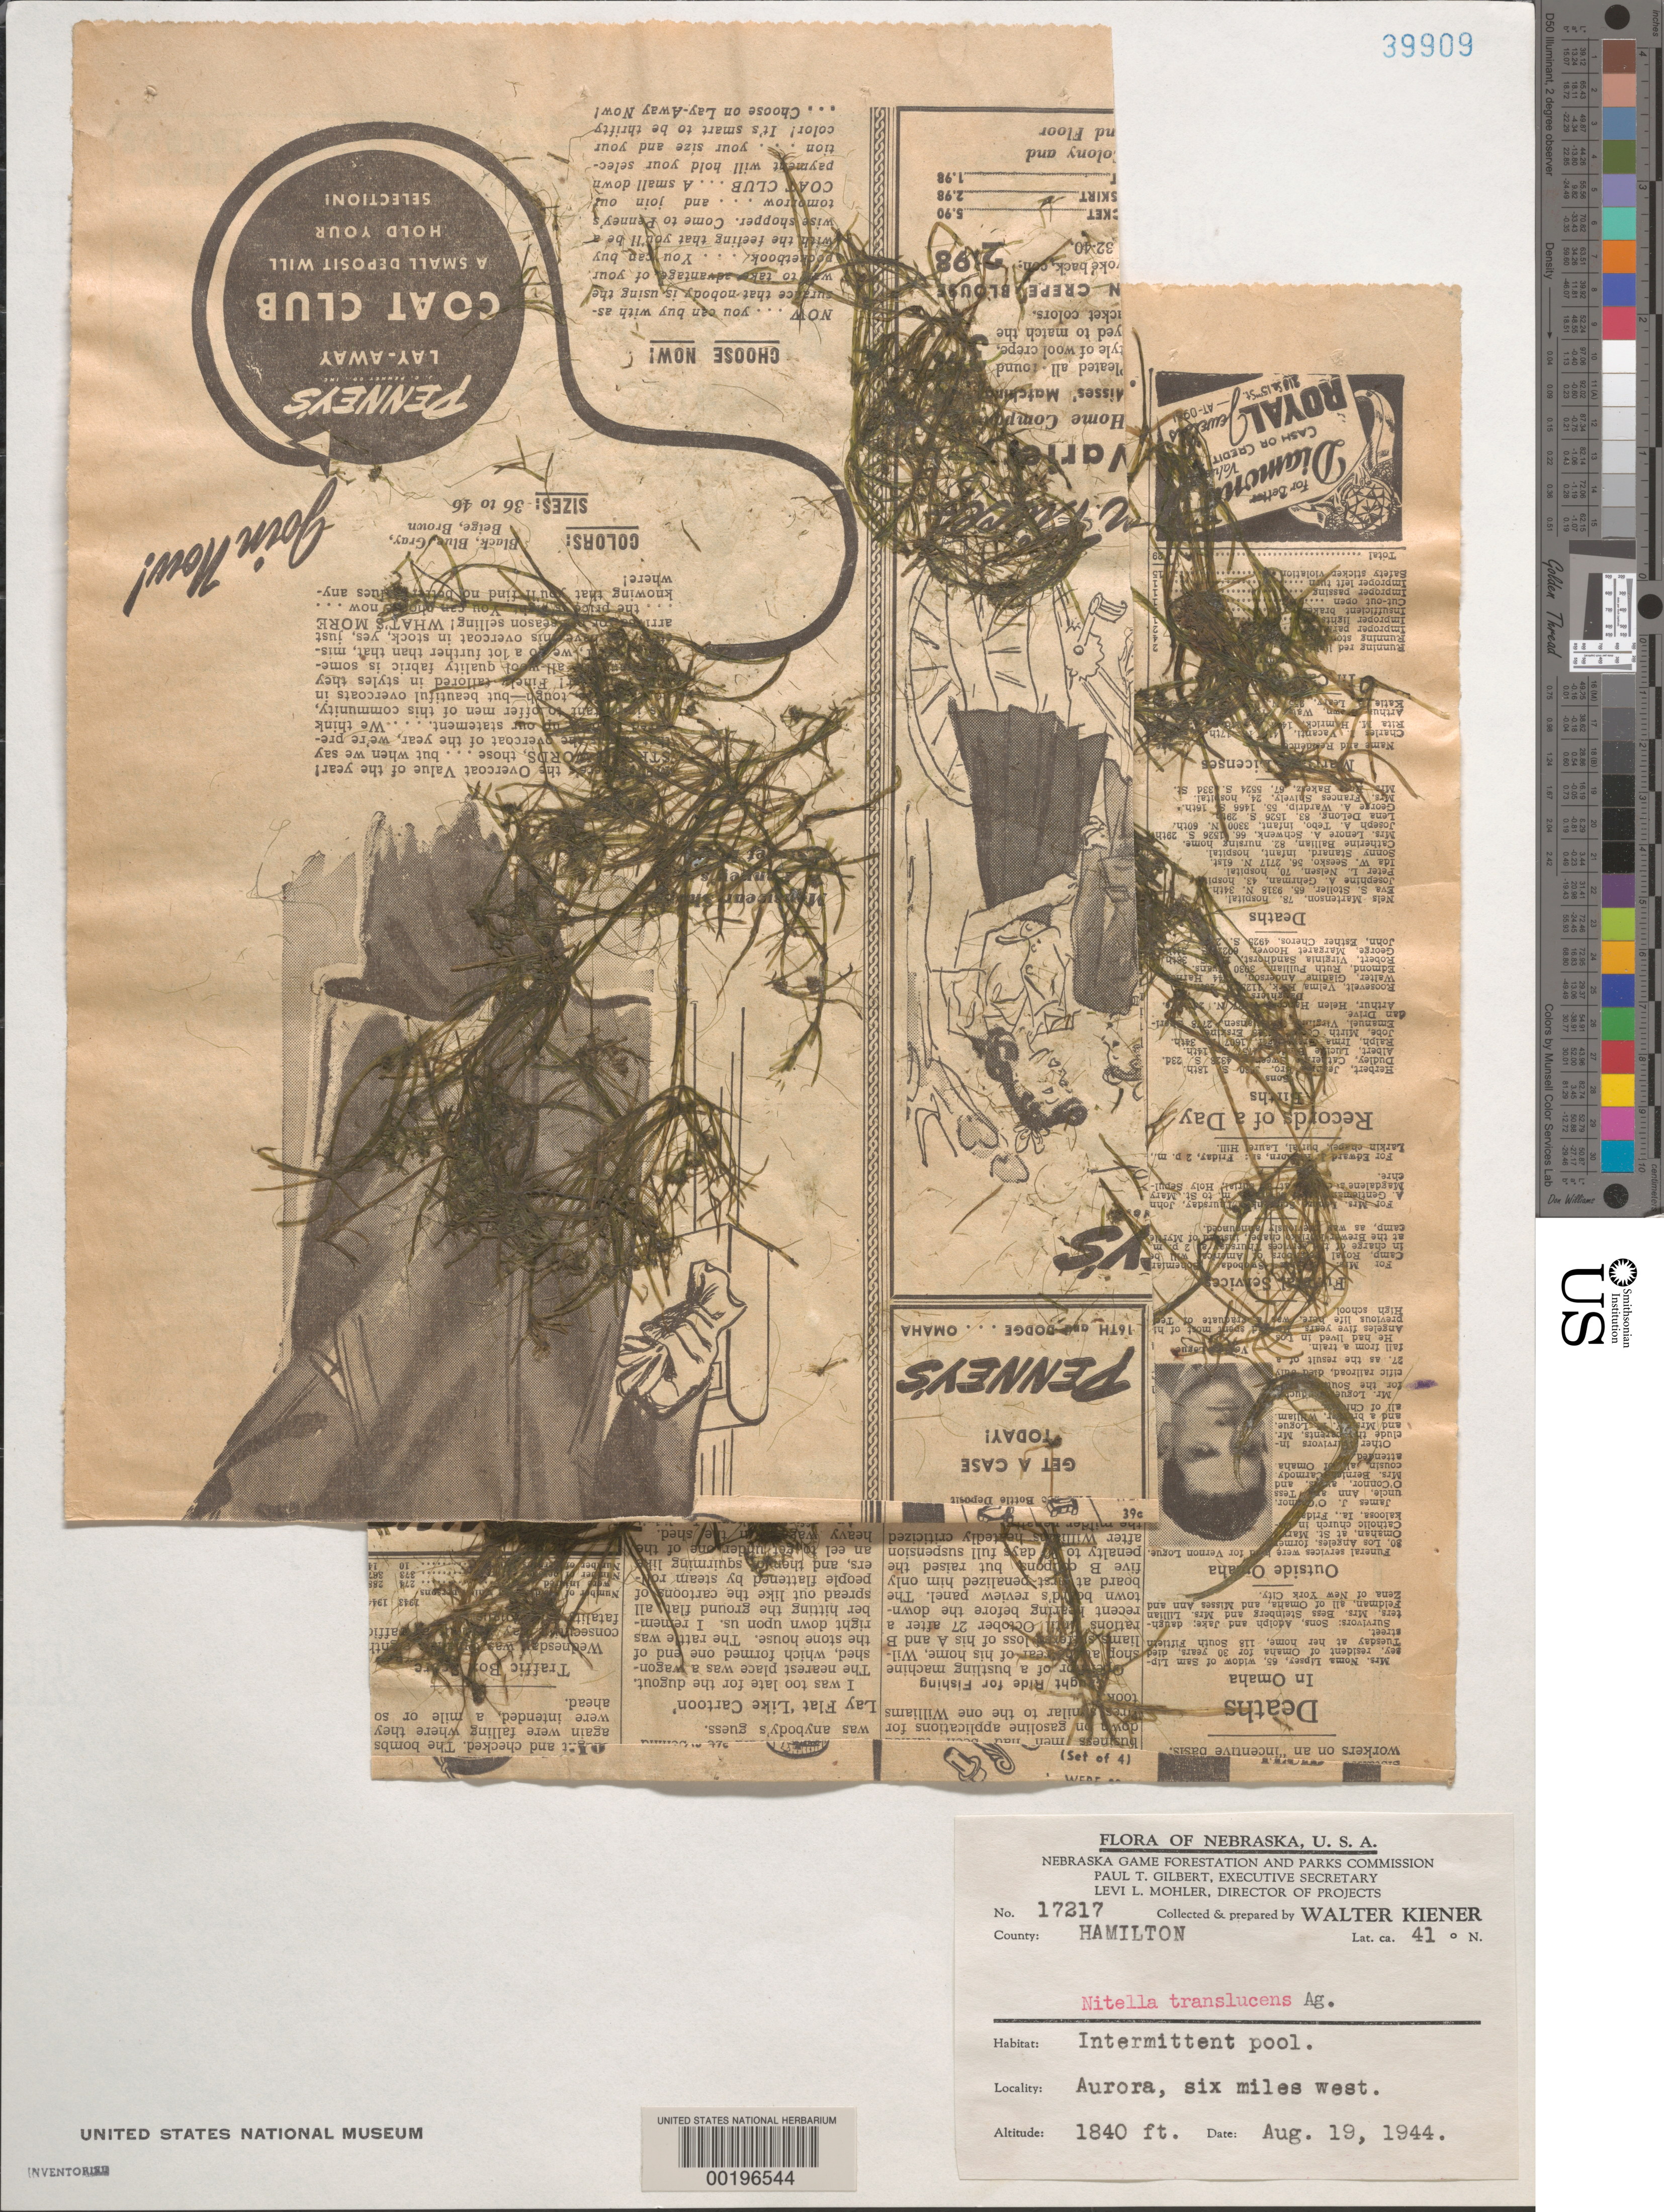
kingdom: Plantae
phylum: Charophyta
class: Charophyceae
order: Charales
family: Characeae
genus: Nitella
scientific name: Nitella translucens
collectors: W. B. Kiener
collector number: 17217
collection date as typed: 19 Aug 1944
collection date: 1944-08-19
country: United States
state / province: Nebraska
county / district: Hamilton County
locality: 6 miles west of Aurora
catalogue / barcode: US 39909